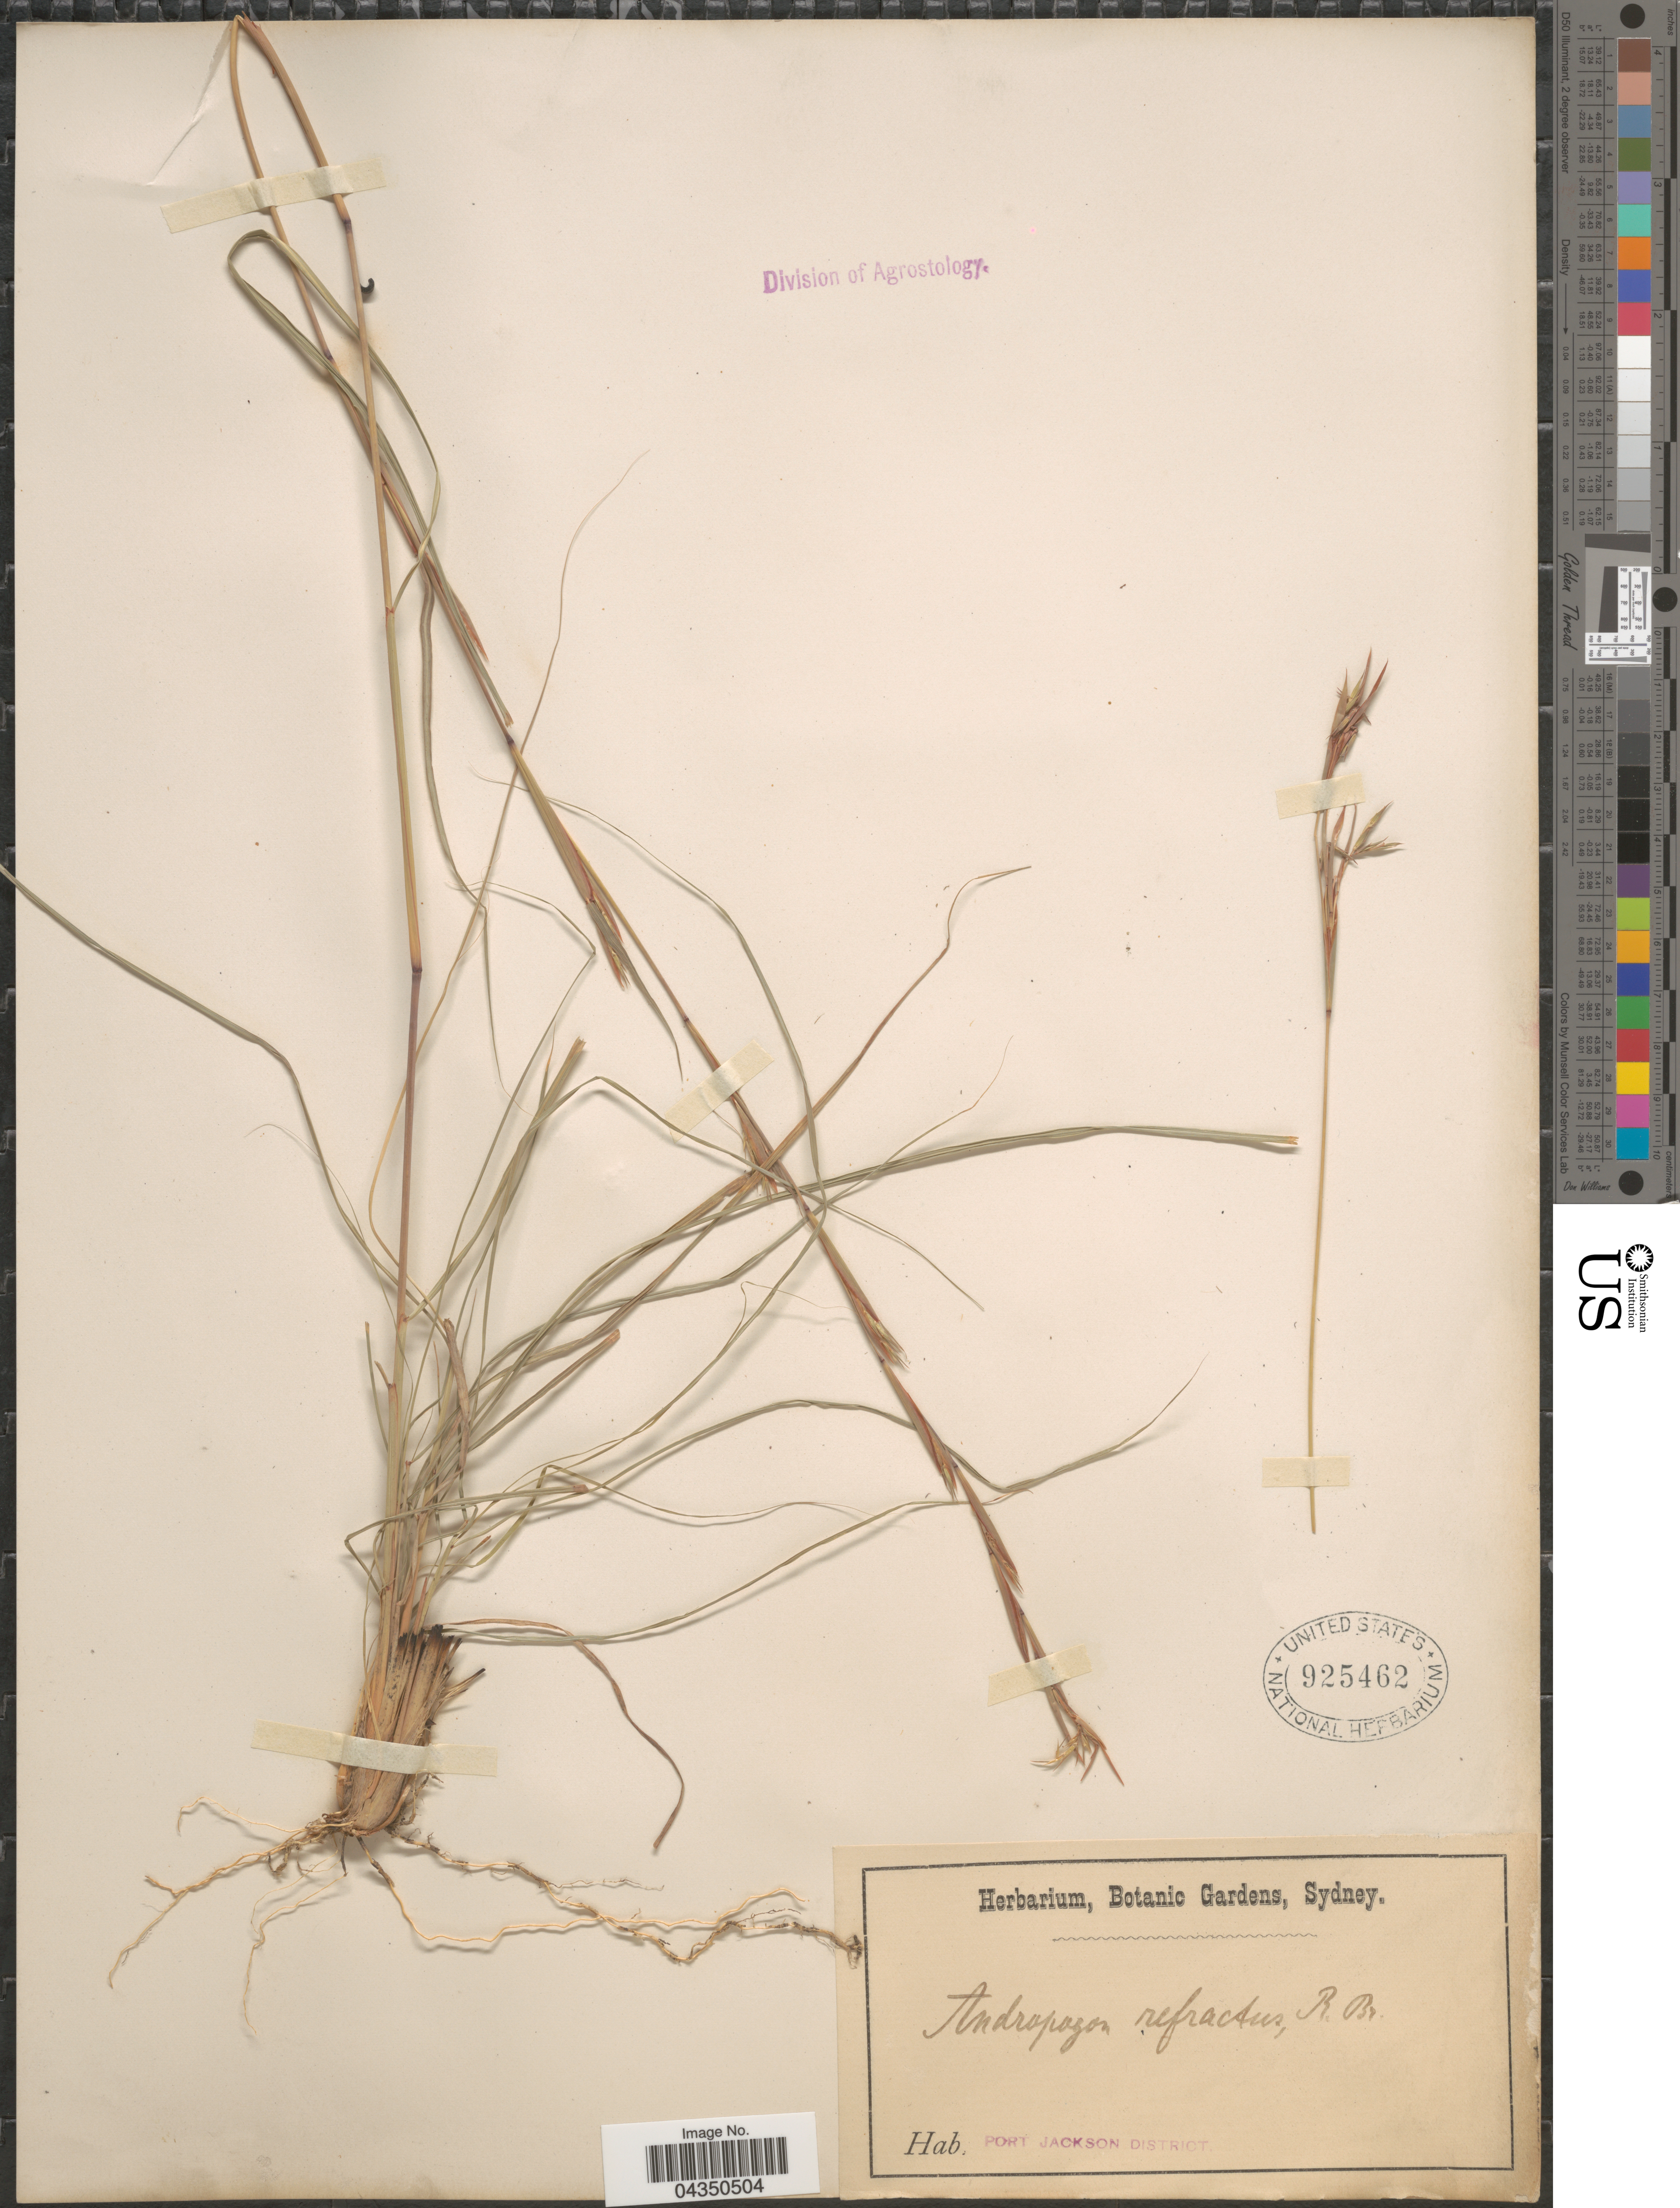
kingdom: Plantae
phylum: Tracheophyta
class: Liliopsida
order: Poales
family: Poaceae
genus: Cymbopogon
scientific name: Cymbopogon refractus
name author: (R. Br.) A. Camus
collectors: ex Herb. Bot. Gard. Sydney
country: Australia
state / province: New South Wales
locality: Port Jackson District.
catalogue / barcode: US 925462